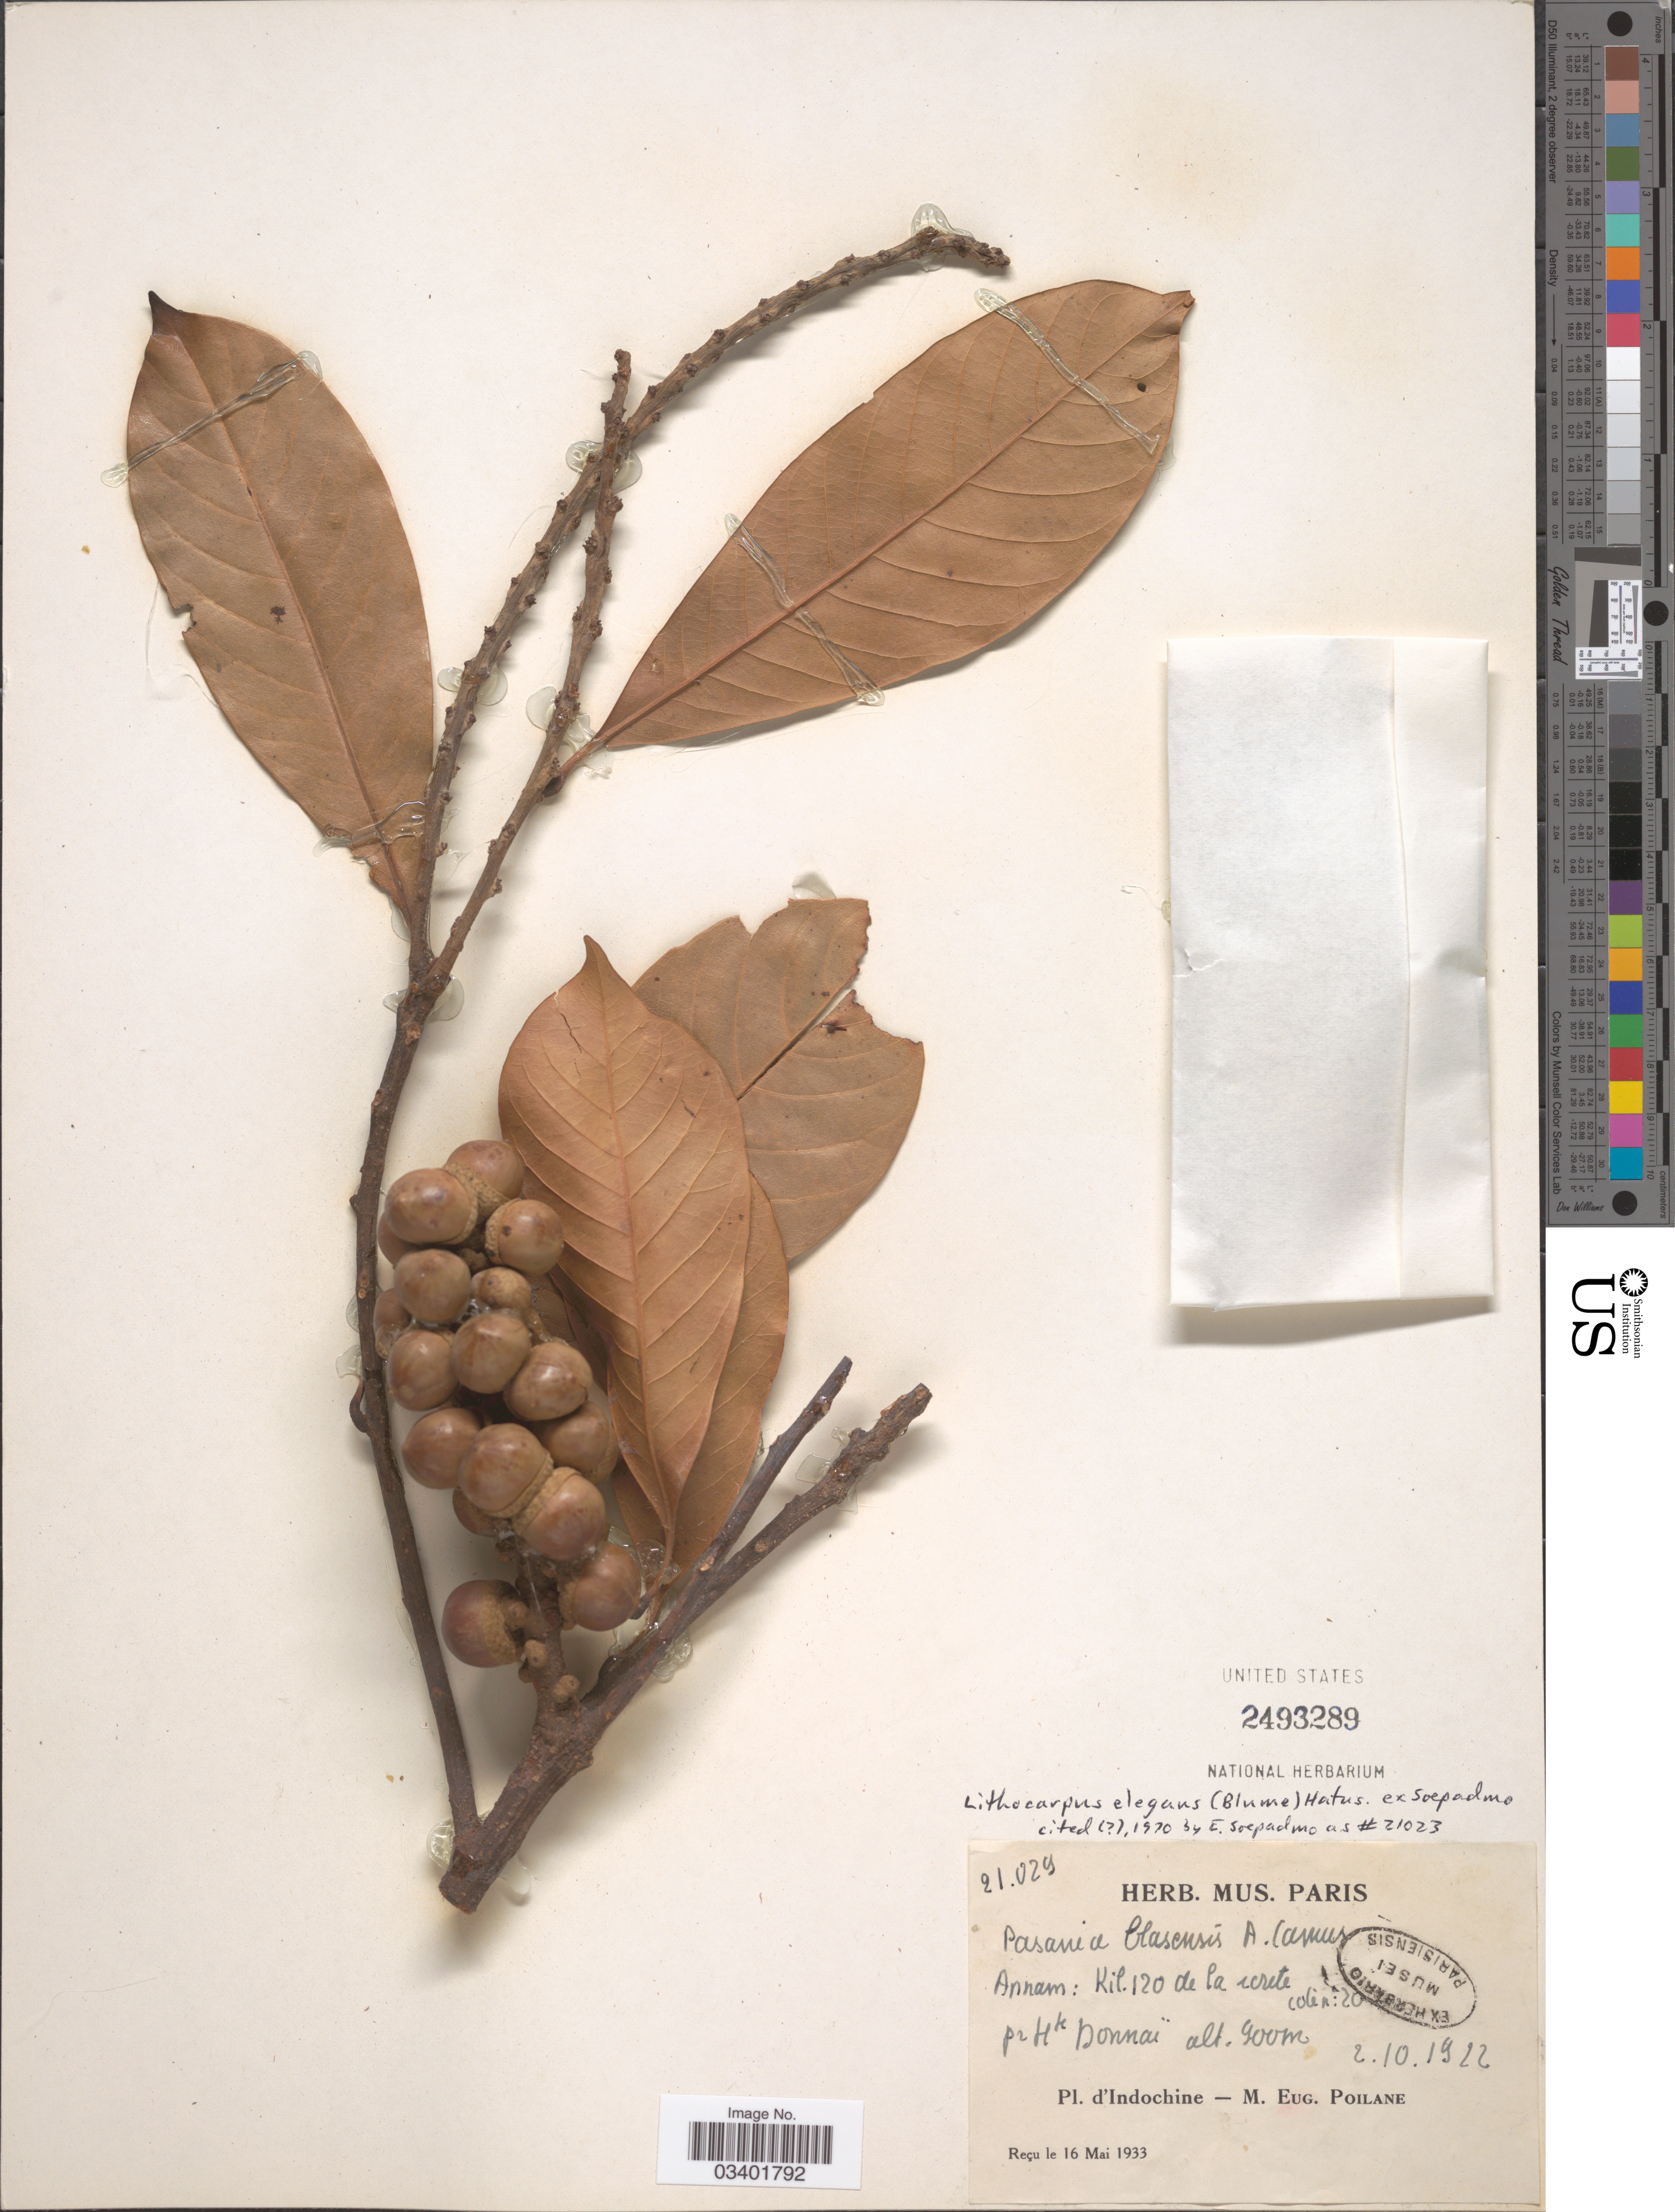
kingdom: Plantae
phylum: Tracheophyta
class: Magnoliopsida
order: Fagales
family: Fagaceae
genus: Lithocarpus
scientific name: Lithocarpus elegans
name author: (Blume) Hatus. ex Soepadmo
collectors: M. Poilane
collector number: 21029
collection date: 1922-10-02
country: Vietnam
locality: Annam: Kil. 120 de la route cote n: 20 pr Hte Donnaï. Indochine.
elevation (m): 900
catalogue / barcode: US 2493289